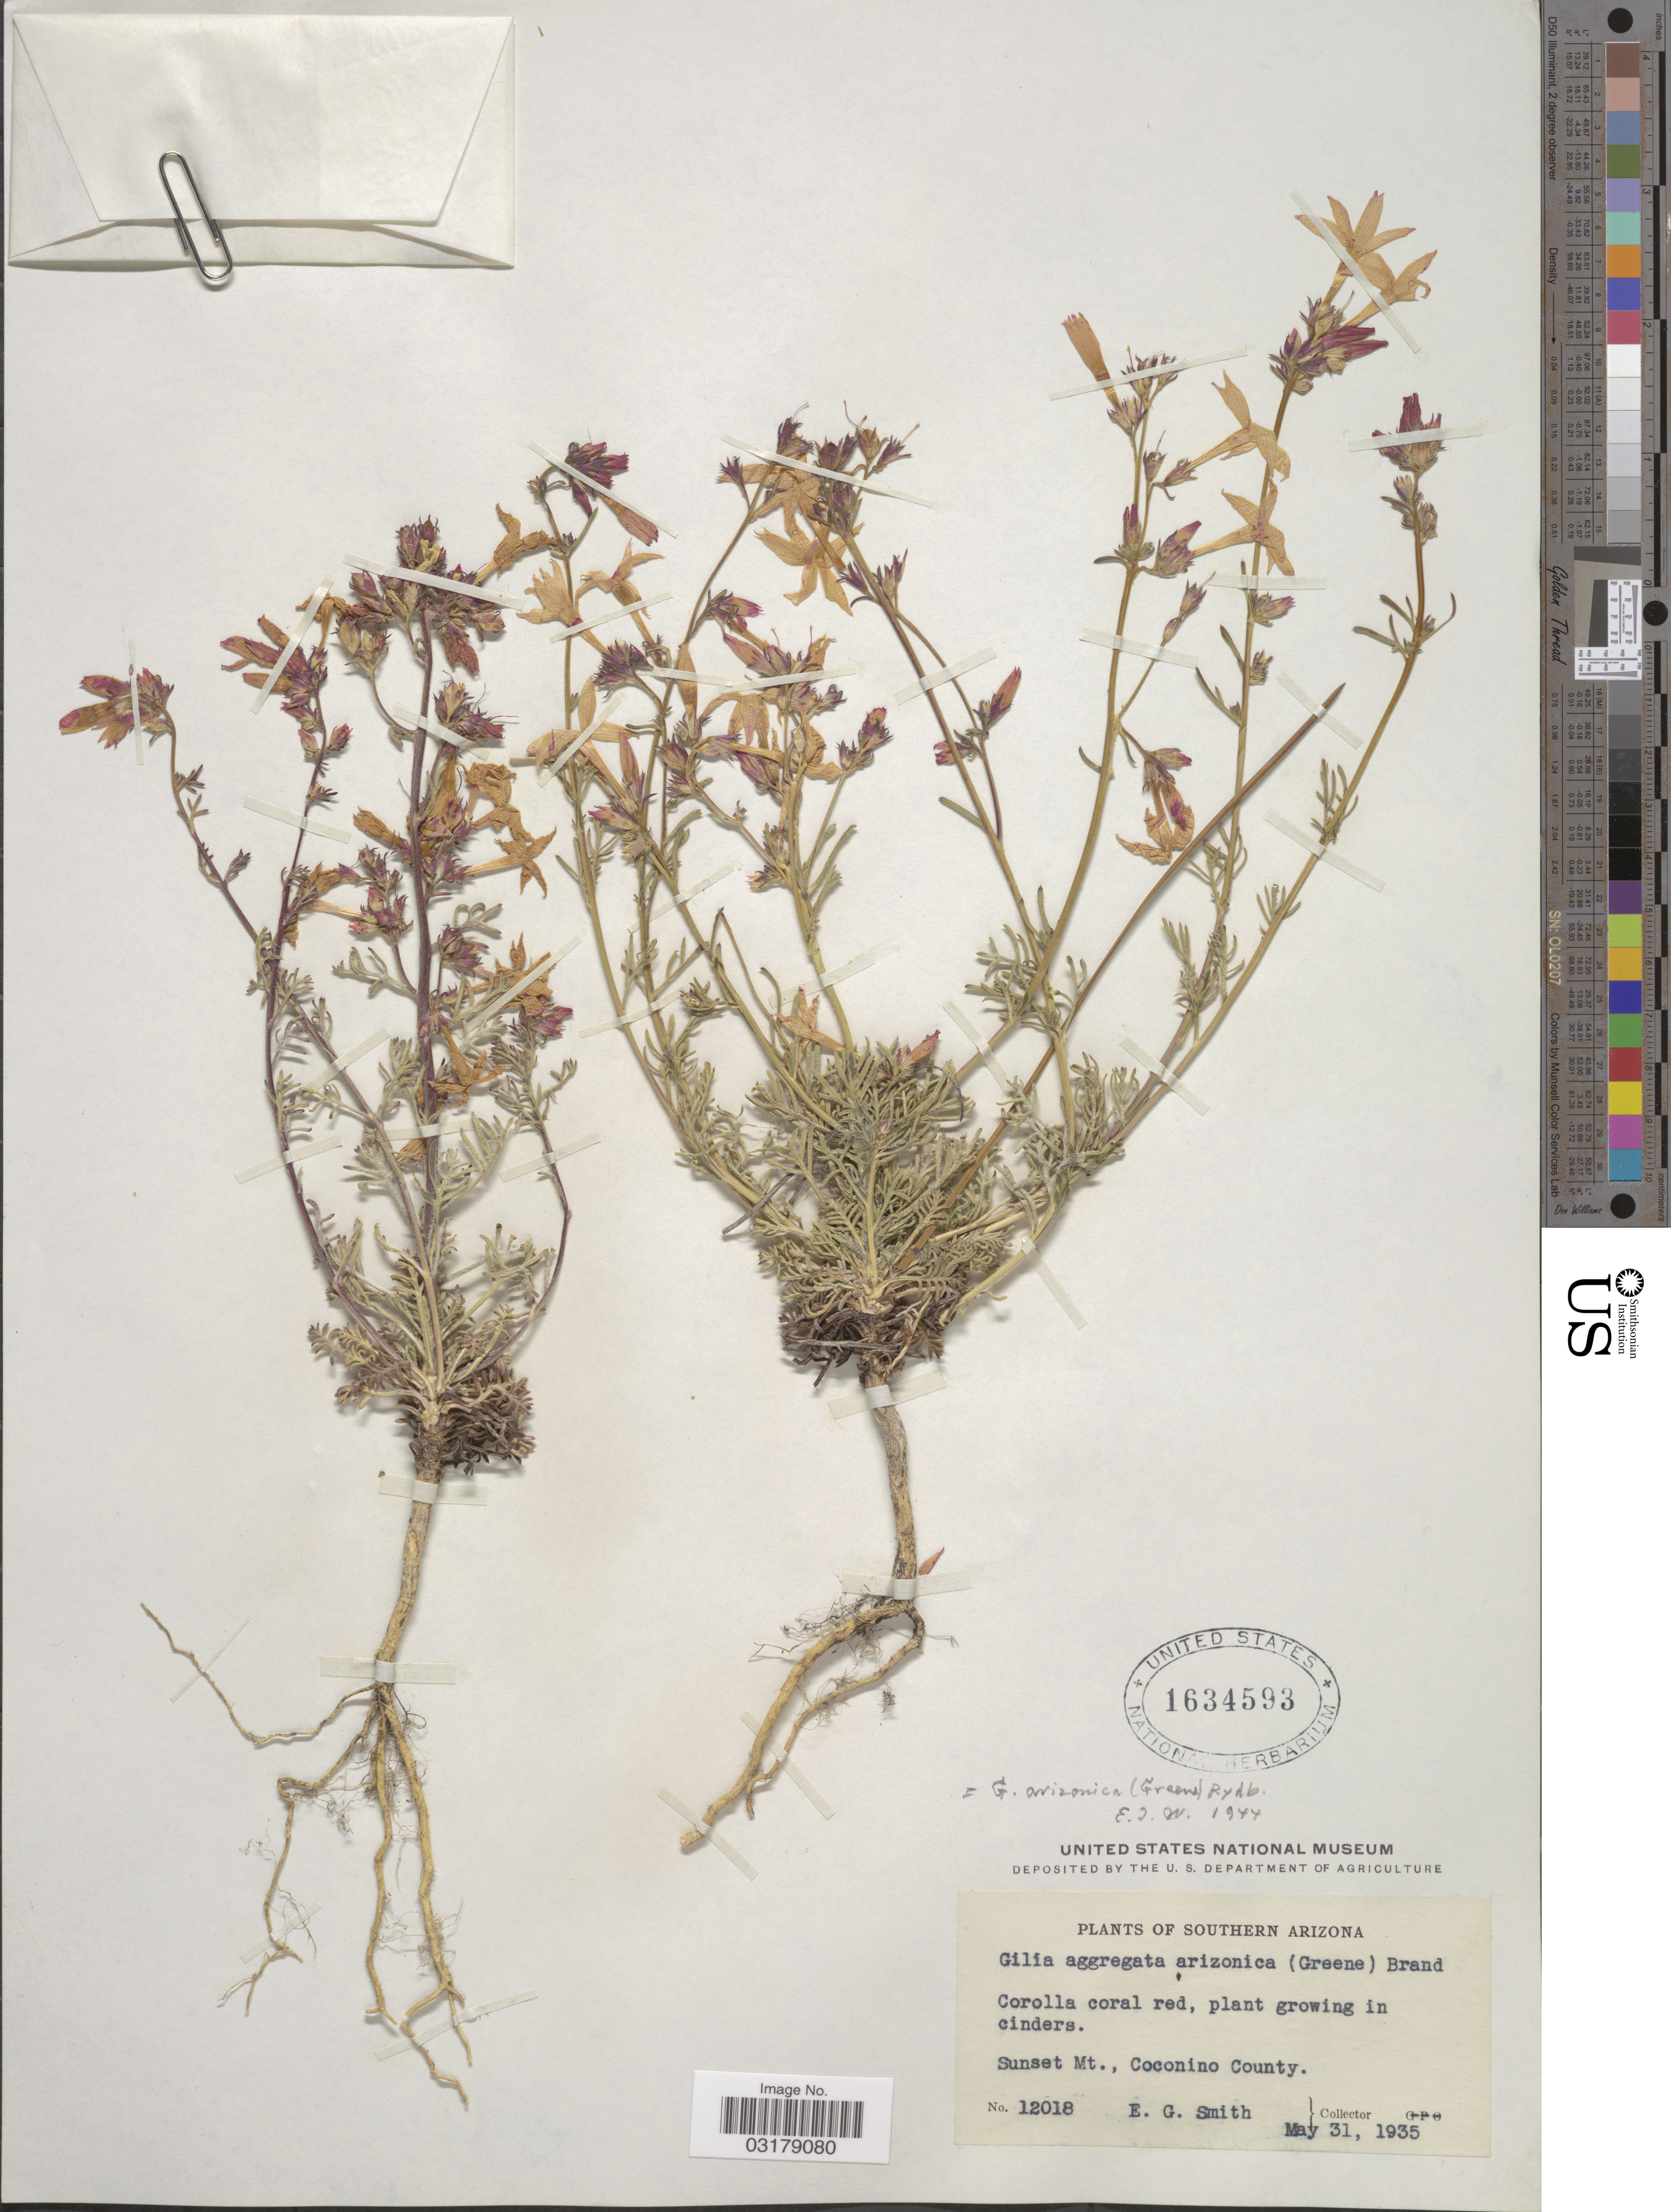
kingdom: Plantae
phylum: Tracheophyta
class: Magnoliopsida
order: Ericales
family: Polemoniaceae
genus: Ipomopsis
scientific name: Ipomopsis aggregata subsp. arizonica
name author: (Greene) V.E. Grant & A.D. Grant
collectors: E. G. Smith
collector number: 12018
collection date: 1935-05-31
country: United States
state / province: Arizona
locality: Southern Arizona. Sunset Mt., Coconino County,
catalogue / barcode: US 1634593